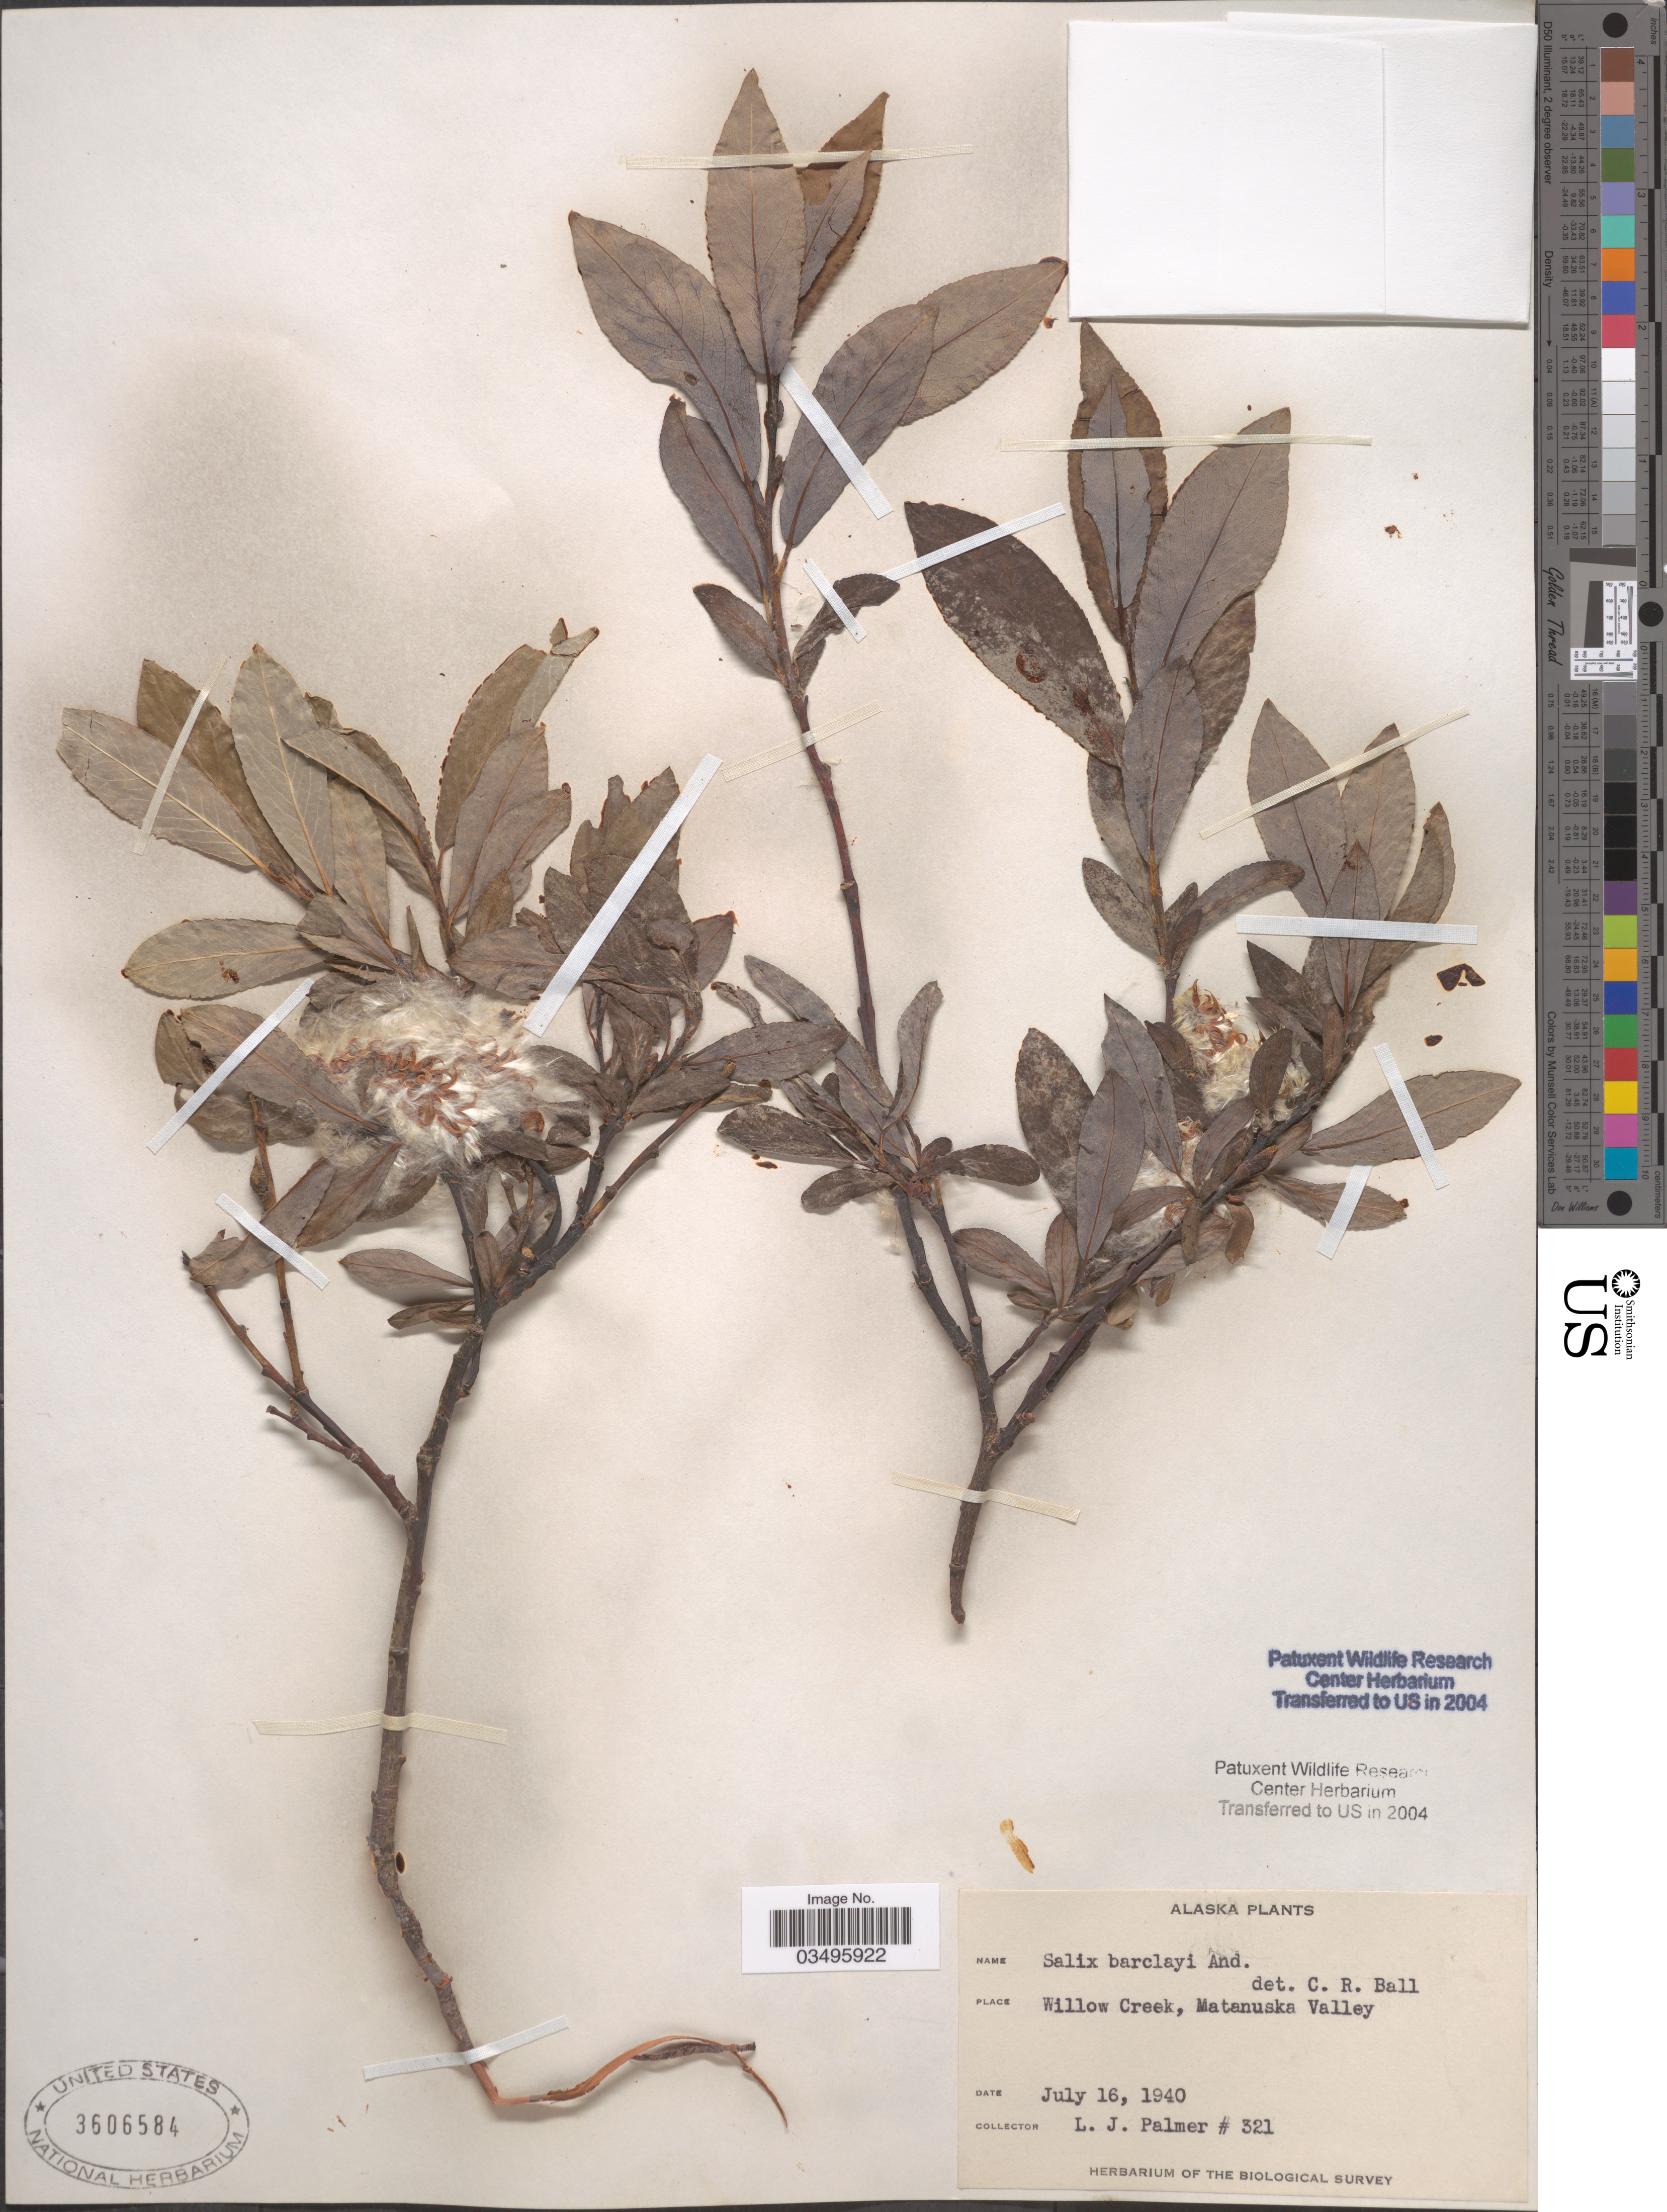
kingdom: Plantae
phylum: Tracheophyta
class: Magnoliopsida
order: Malpighiales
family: Salicaceae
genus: Salix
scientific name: Salix barclayi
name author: Andersson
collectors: L. J. Palmer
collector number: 321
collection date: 1940-07-16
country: United States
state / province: Alaska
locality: Willow Creek, Matanuska Valley.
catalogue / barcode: US 3606584